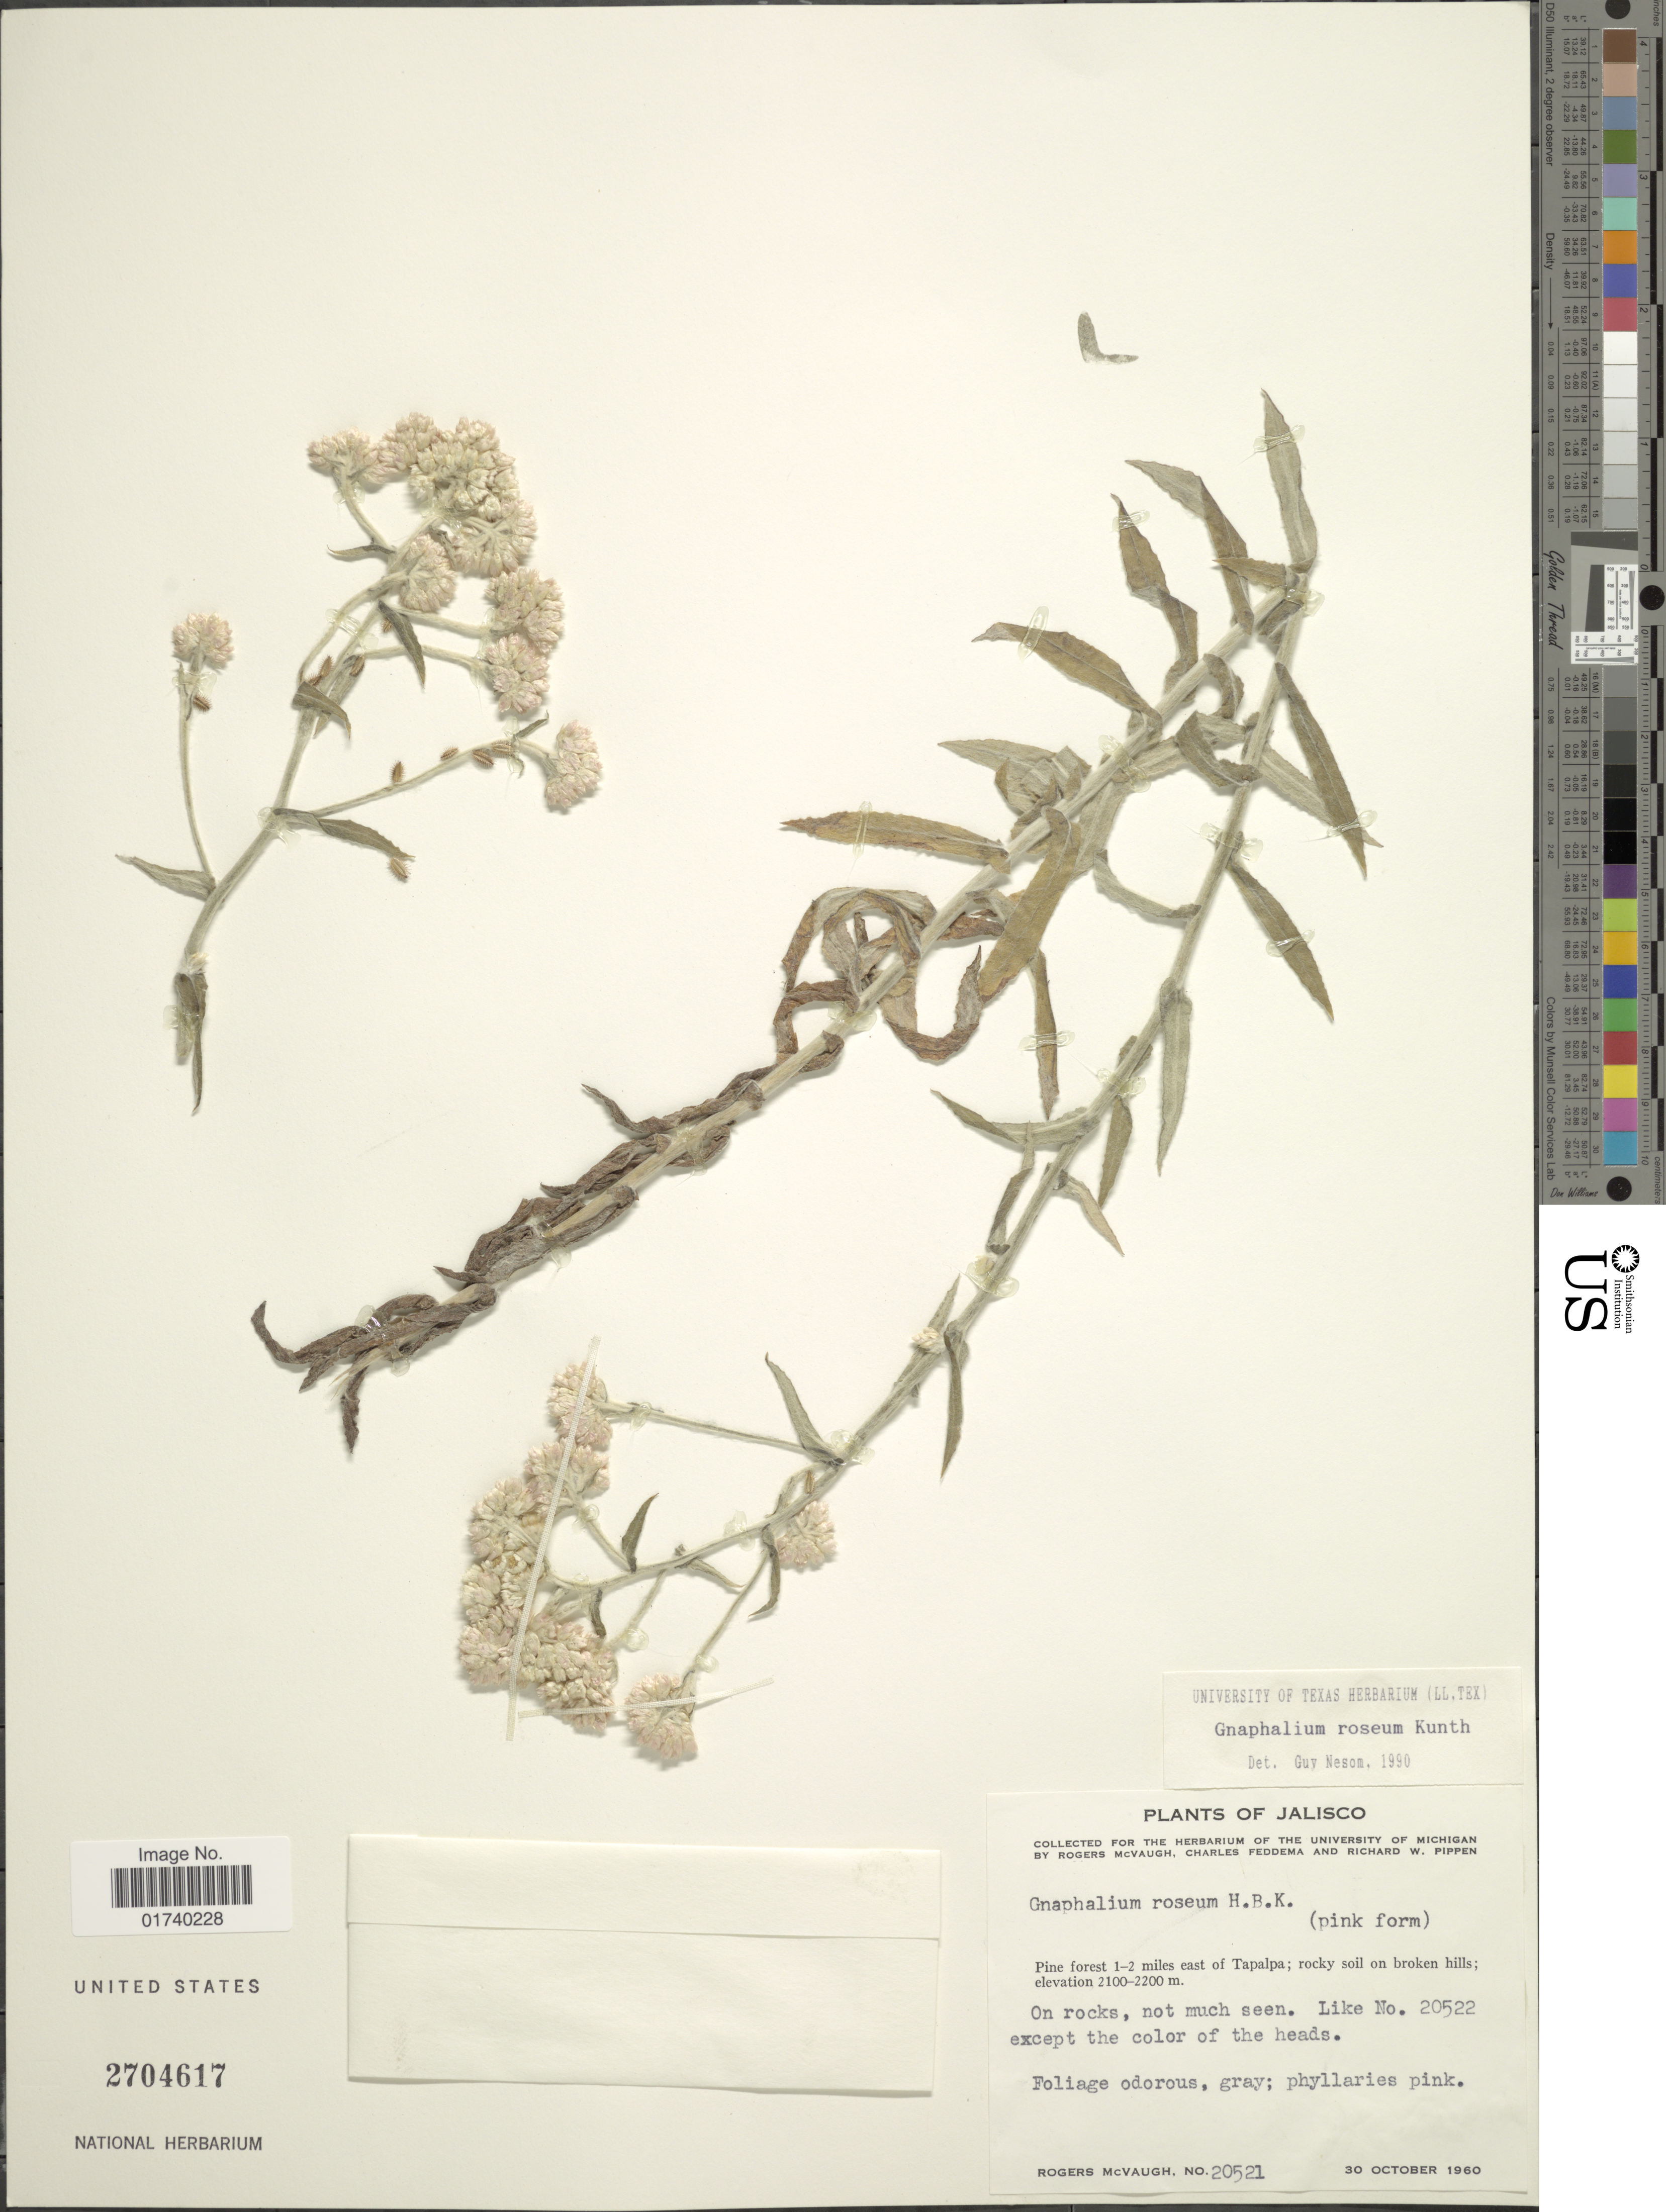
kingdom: Plantae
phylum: Tracheophyta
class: Magnoliopsida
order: Asterales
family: Asteraceae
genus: Pseudognaphalium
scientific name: Pseudognaphalium roseum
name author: (Kunth) Anderb.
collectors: R. McVaugh, C. Feddema & R. W. Pippen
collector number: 20521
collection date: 1960-10-30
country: Mexico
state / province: Jalisco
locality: Pine forest 1 - 2 miles east of Tapalpa, rocky soil on broken hills.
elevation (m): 2100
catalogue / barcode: US 2704617